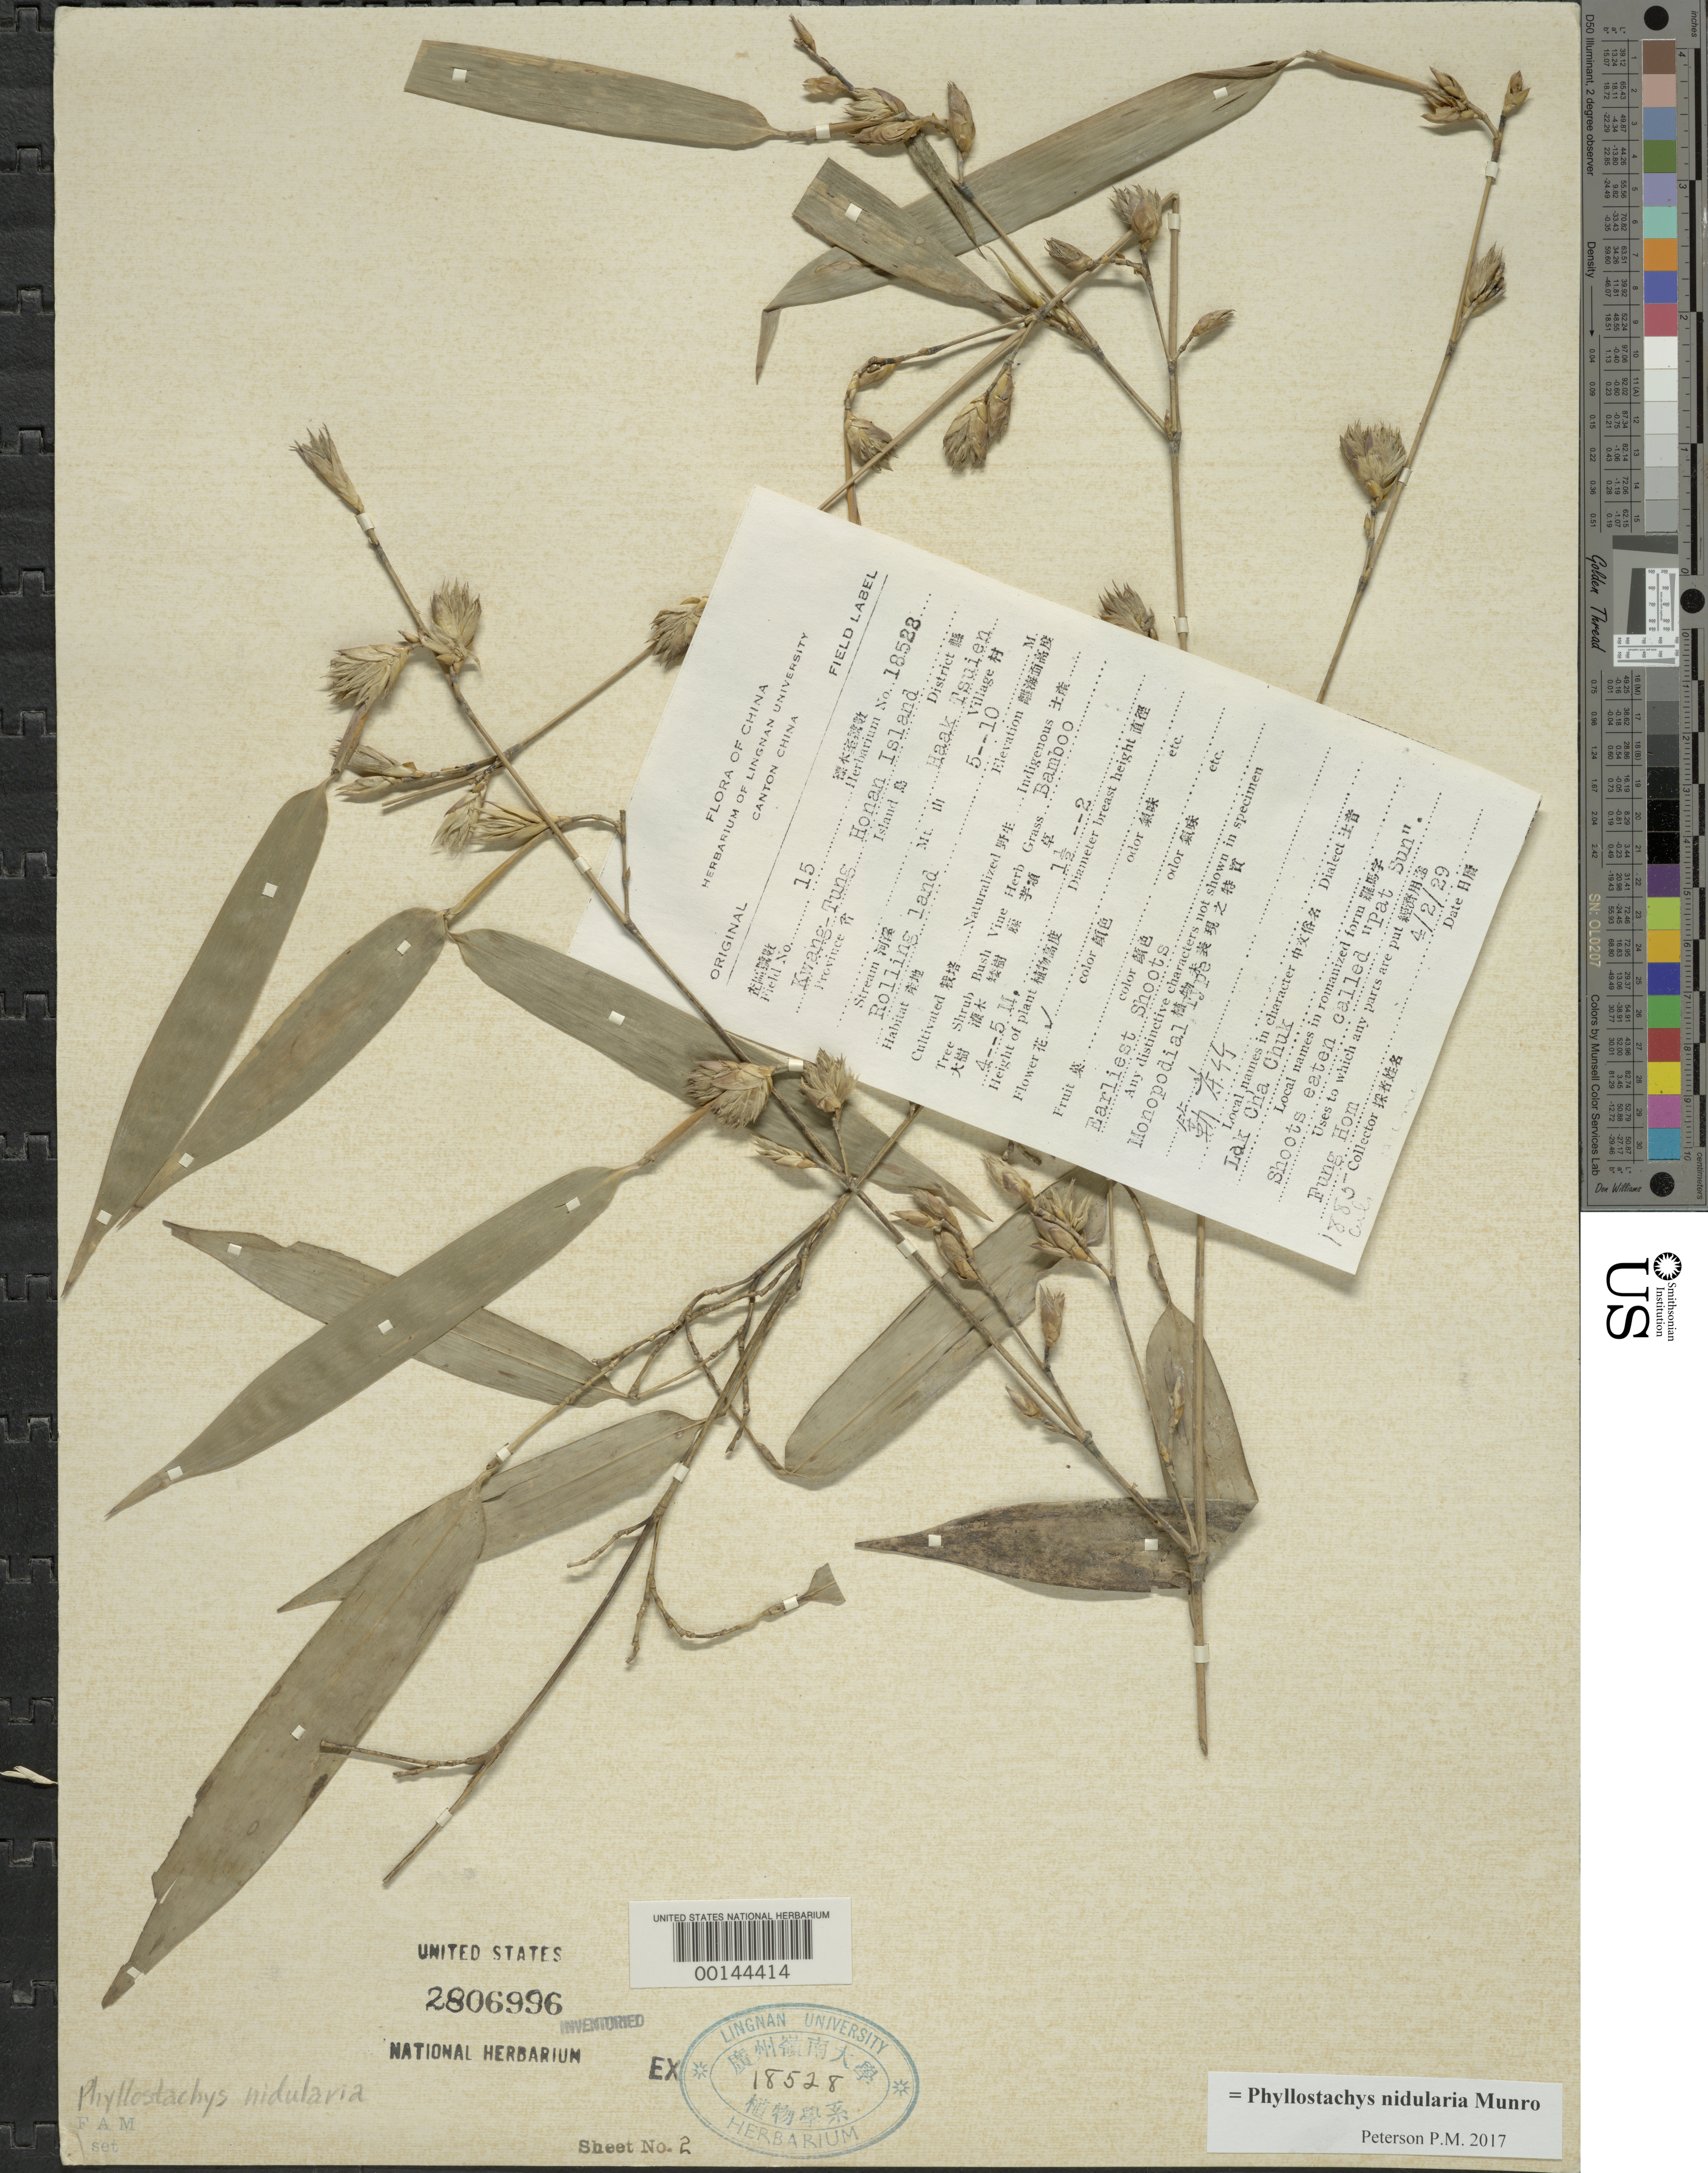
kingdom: Plantae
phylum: Tracheophyta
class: Liliopsida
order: Poales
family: Poaceae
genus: Phyllostachys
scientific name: Phyllostachys nidularia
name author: Munro ex Fenzi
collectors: H. L. Fung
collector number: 15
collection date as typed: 02 Apr 1929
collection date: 1929-04-02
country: China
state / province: Guangdong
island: Honan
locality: Honan, haak tsuien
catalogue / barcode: US 2806996